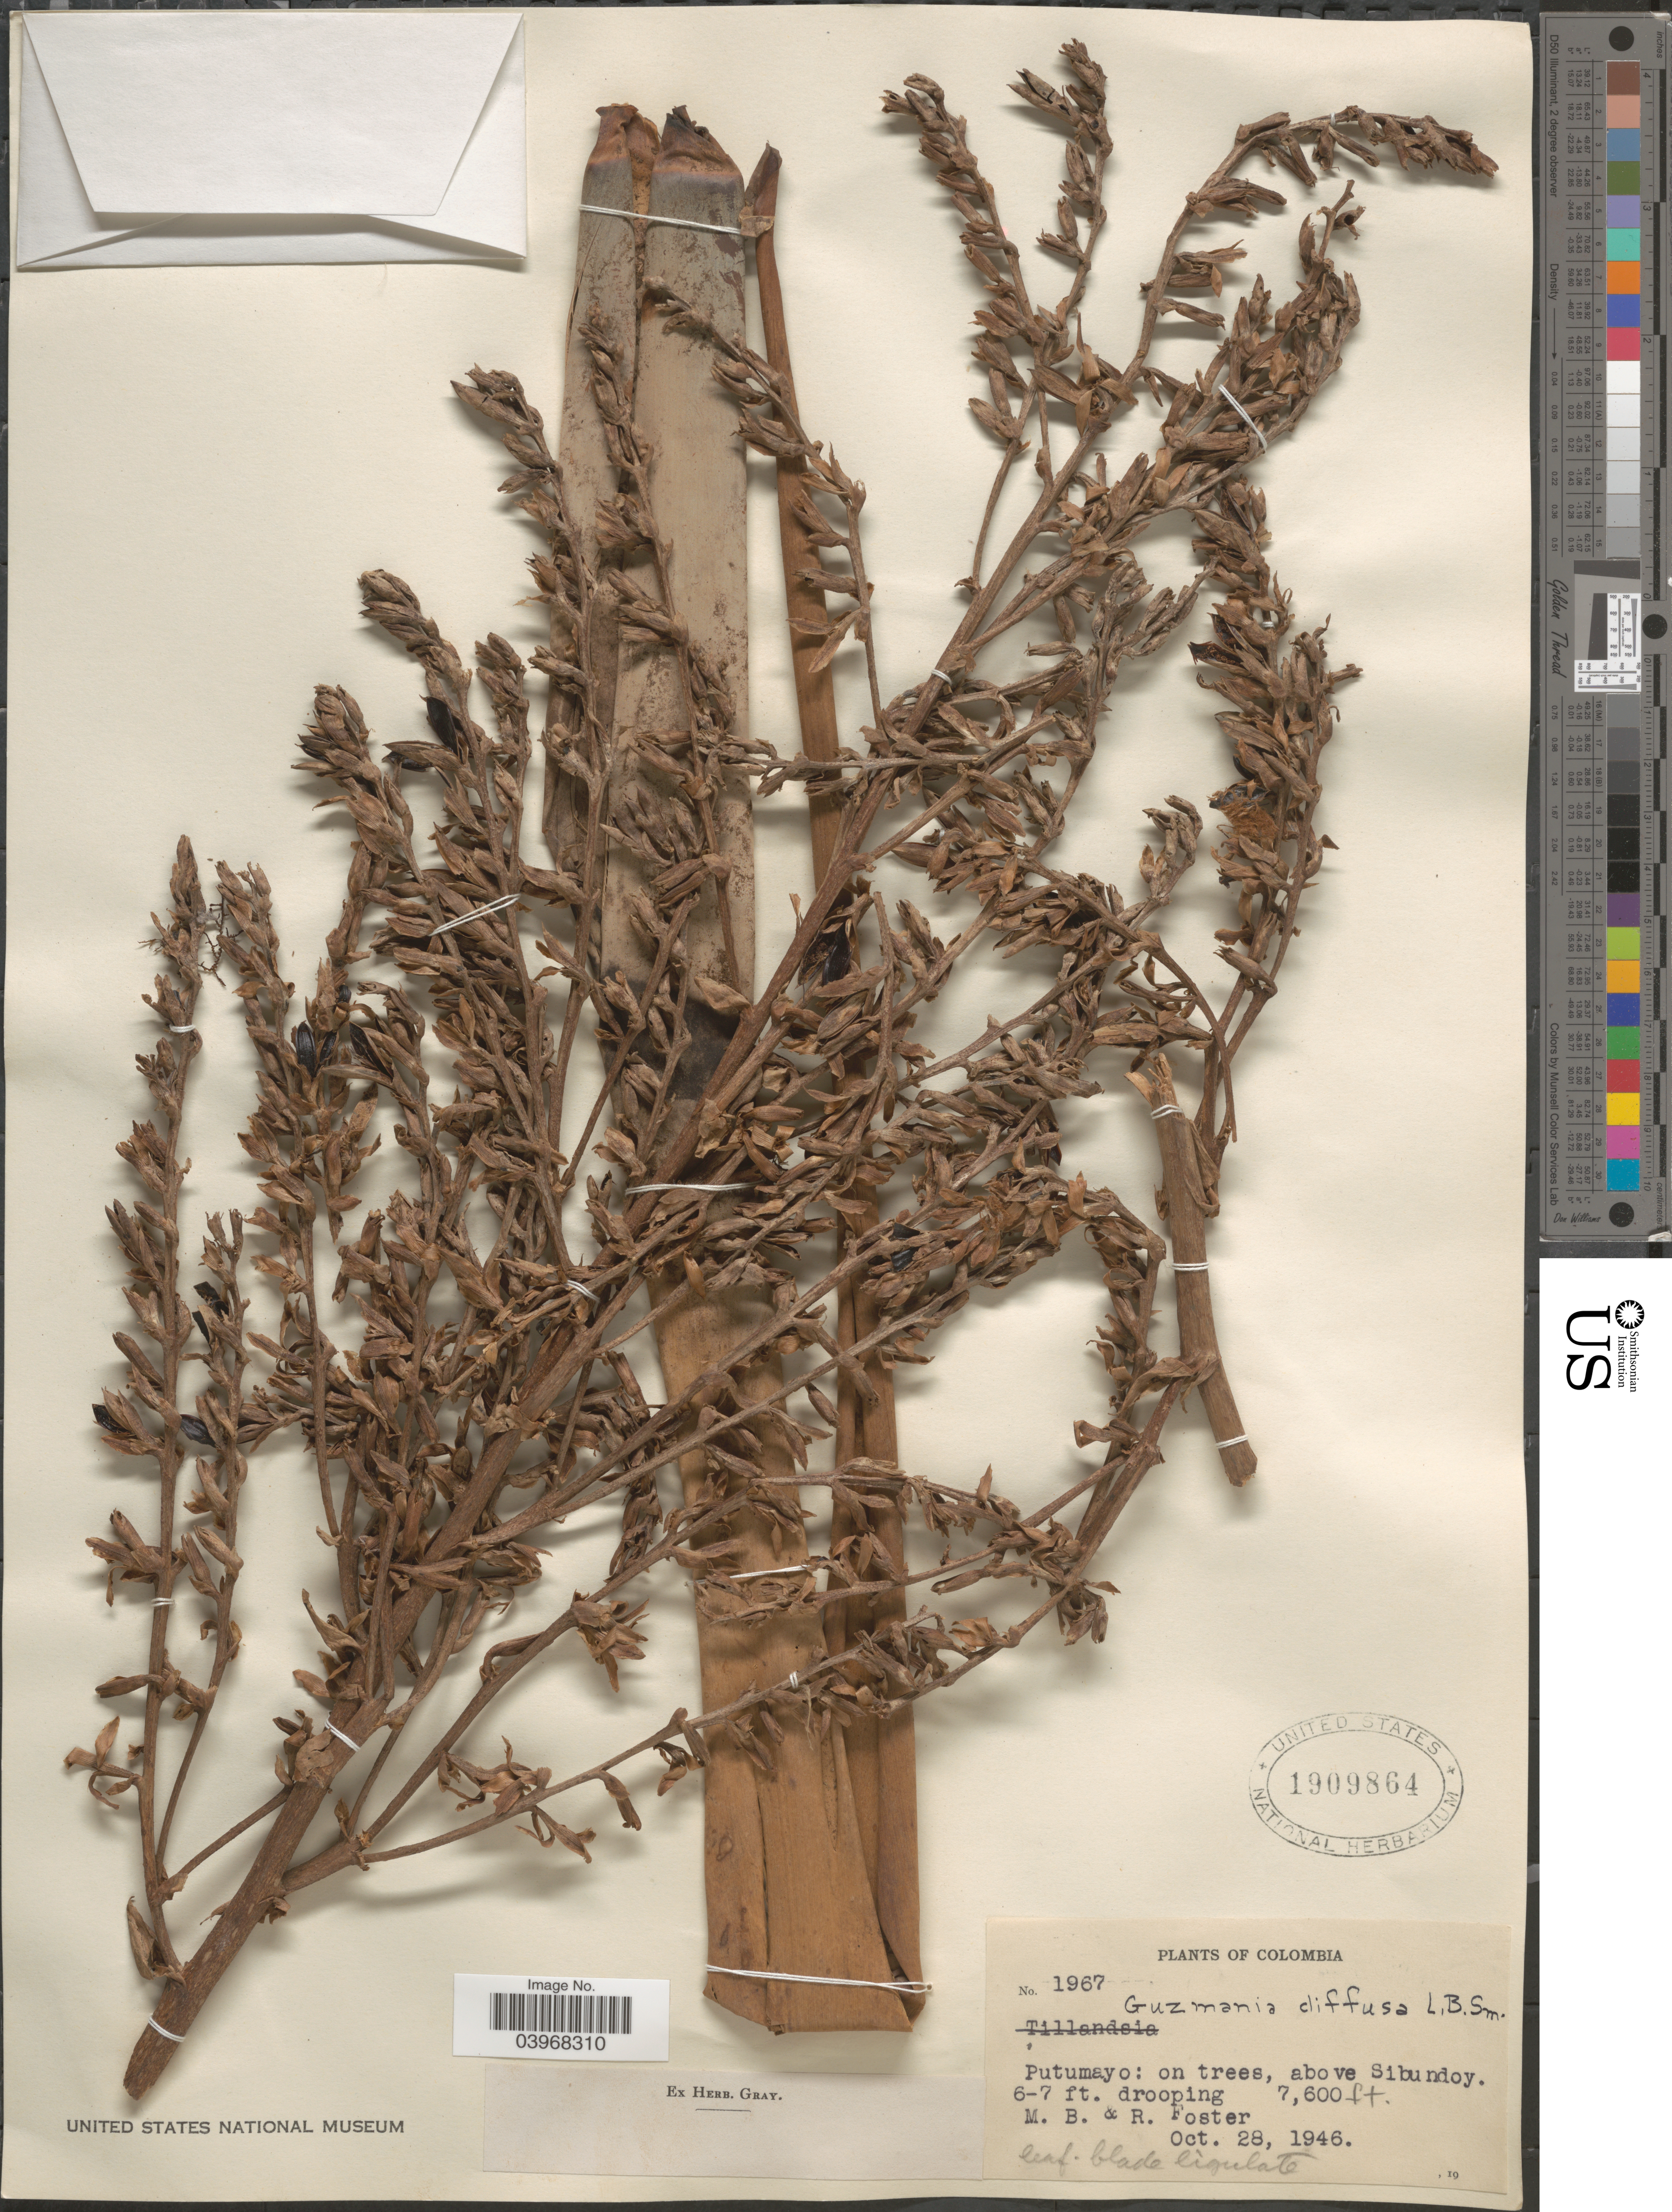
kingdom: Plantae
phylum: Tracheophyta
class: Liliopsida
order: Poales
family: Bromeliaceae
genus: Guzmania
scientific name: Guzmania diffusa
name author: L.B. Sm.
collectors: M. B. Foster & R. Foster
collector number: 1967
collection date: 1946-10-28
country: Colombia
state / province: Putumayo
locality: On trees, above Sibundoy.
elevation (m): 2316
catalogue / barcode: US 1909864